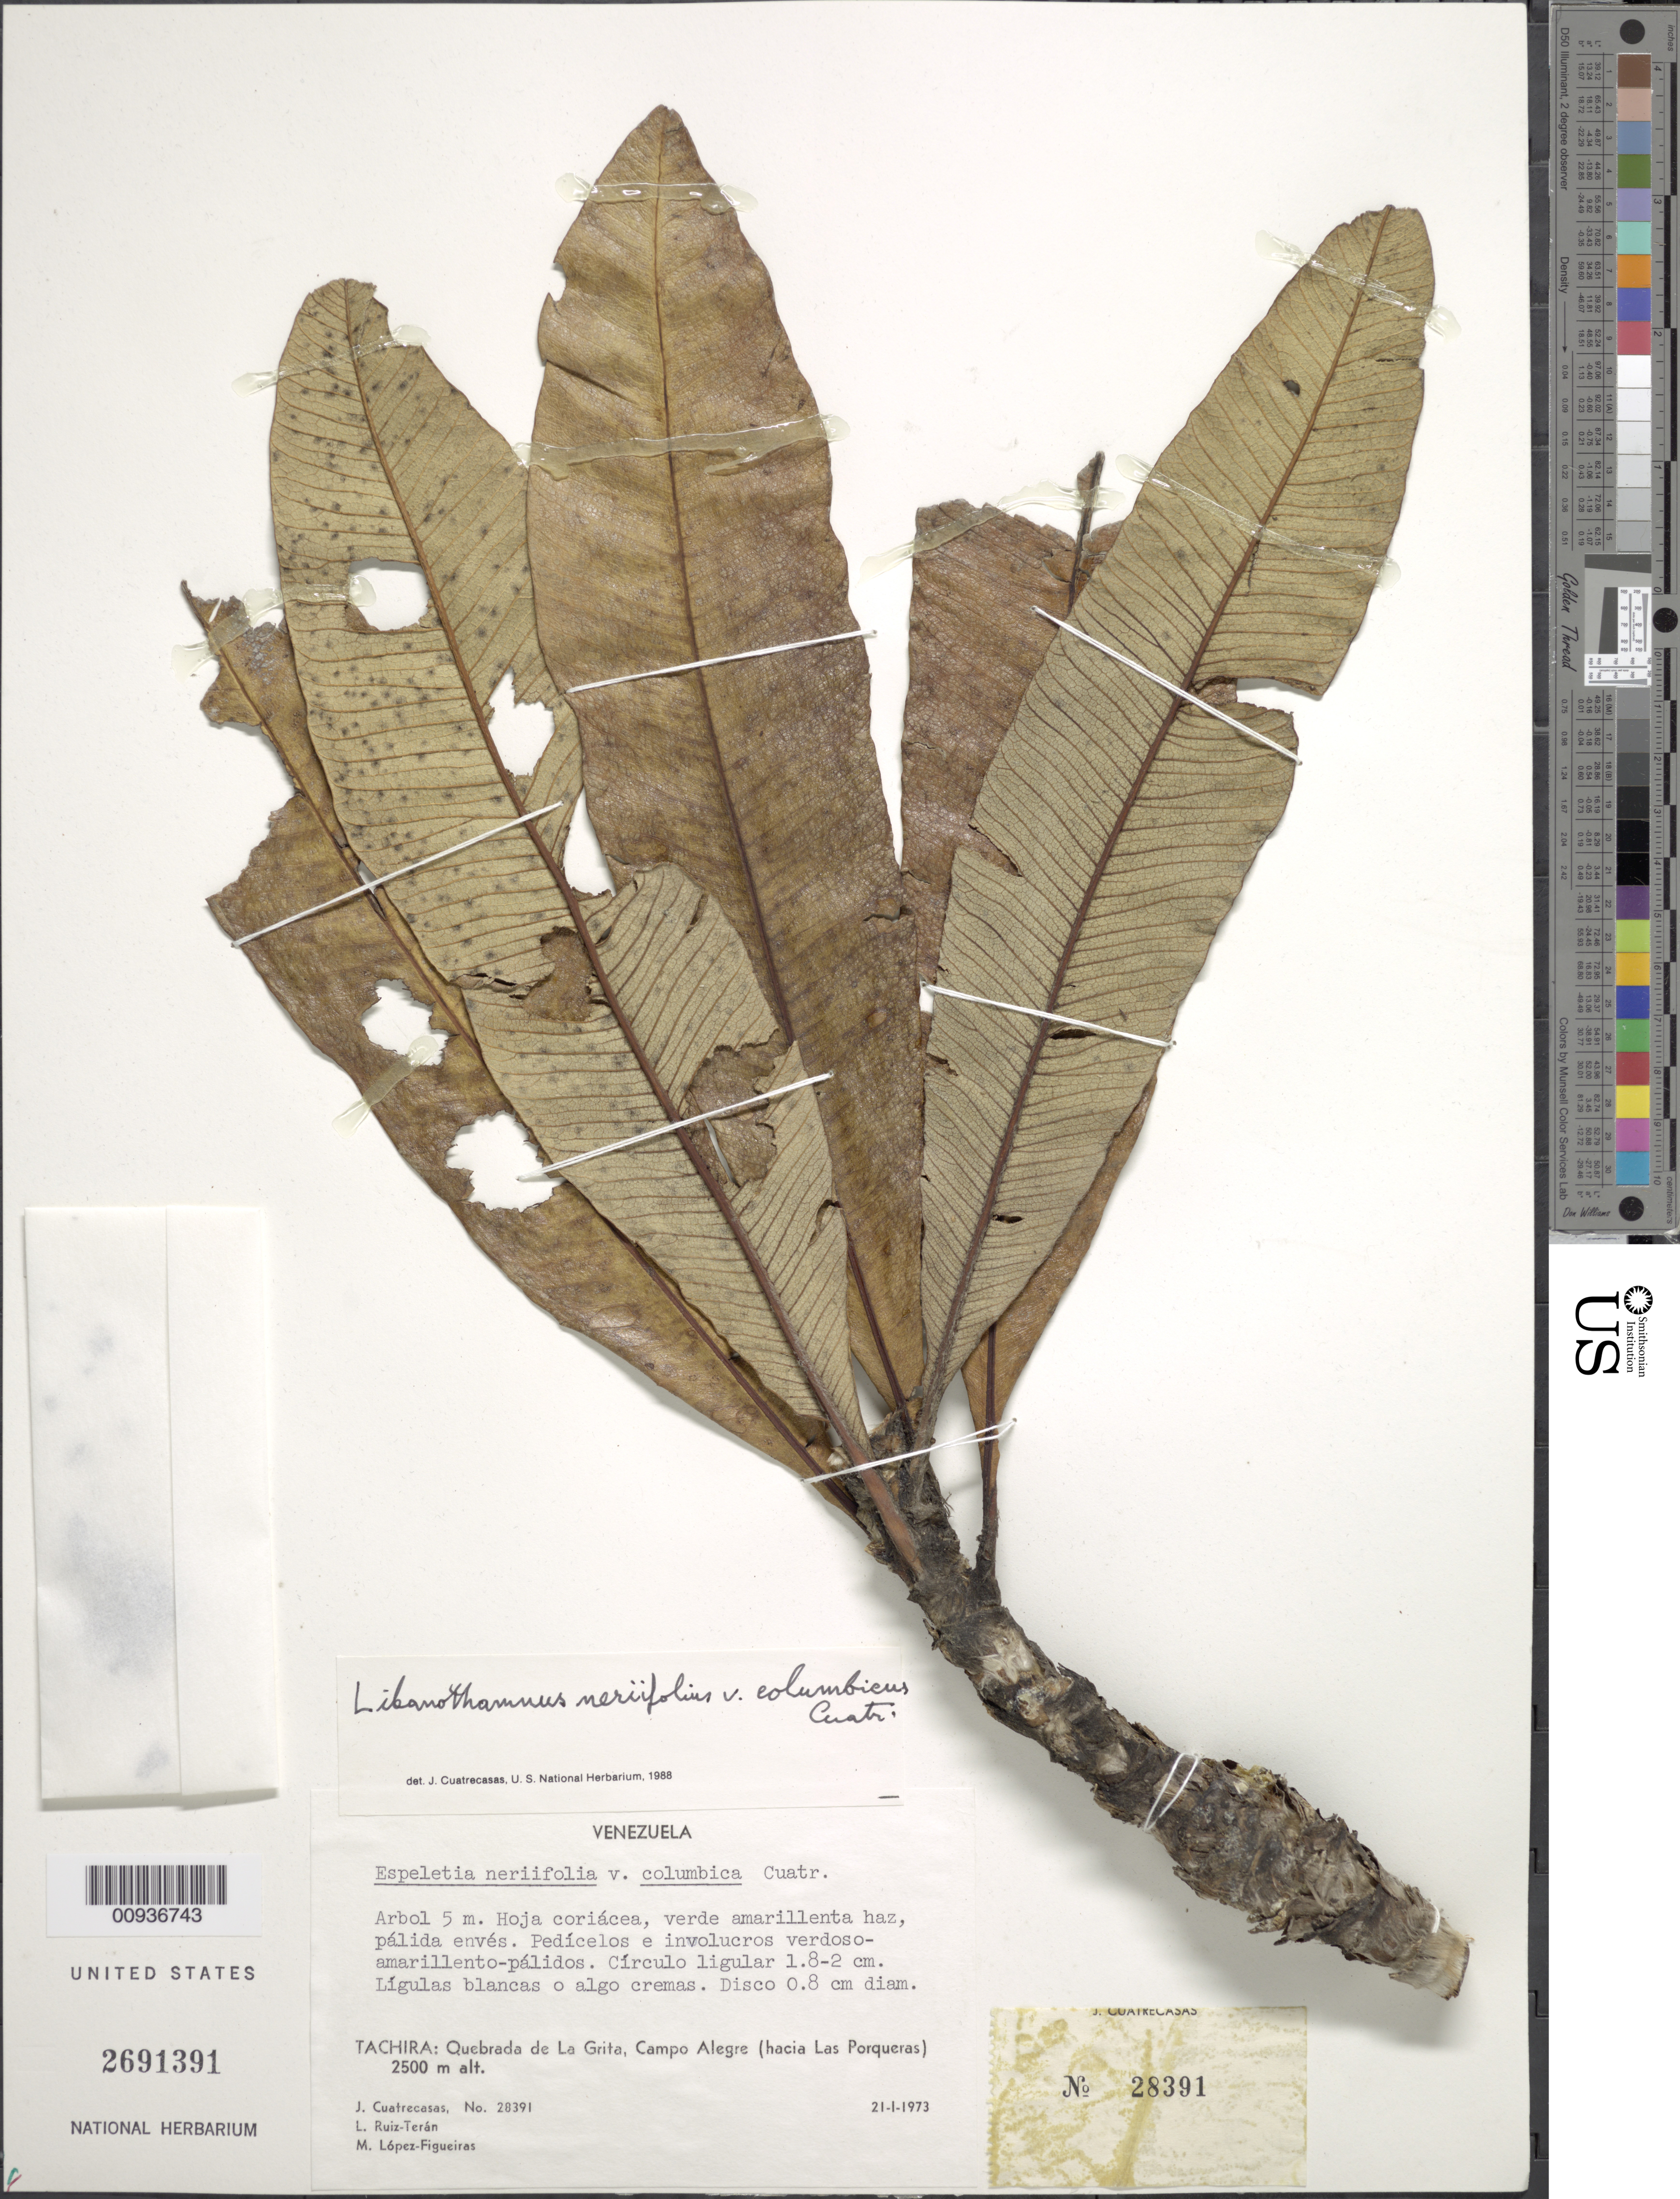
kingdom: Plantae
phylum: Tracheophyta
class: Magnoliopsida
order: Asterales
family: Asteraceae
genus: Libanothamnus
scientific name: Libanothamnus neriifolius var. columbicus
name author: (Cuatrec.) Cuatrec.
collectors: J. Cuatrecasas, L. E. Ruíz-Terán & M. López Figueiras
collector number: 28391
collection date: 1973-01-21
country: Venezuela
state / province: Tachira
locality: Quebrada de La Grita, Campo Alegre (hacia Las Porqueras)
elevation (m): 2500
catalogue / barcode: US 2691391